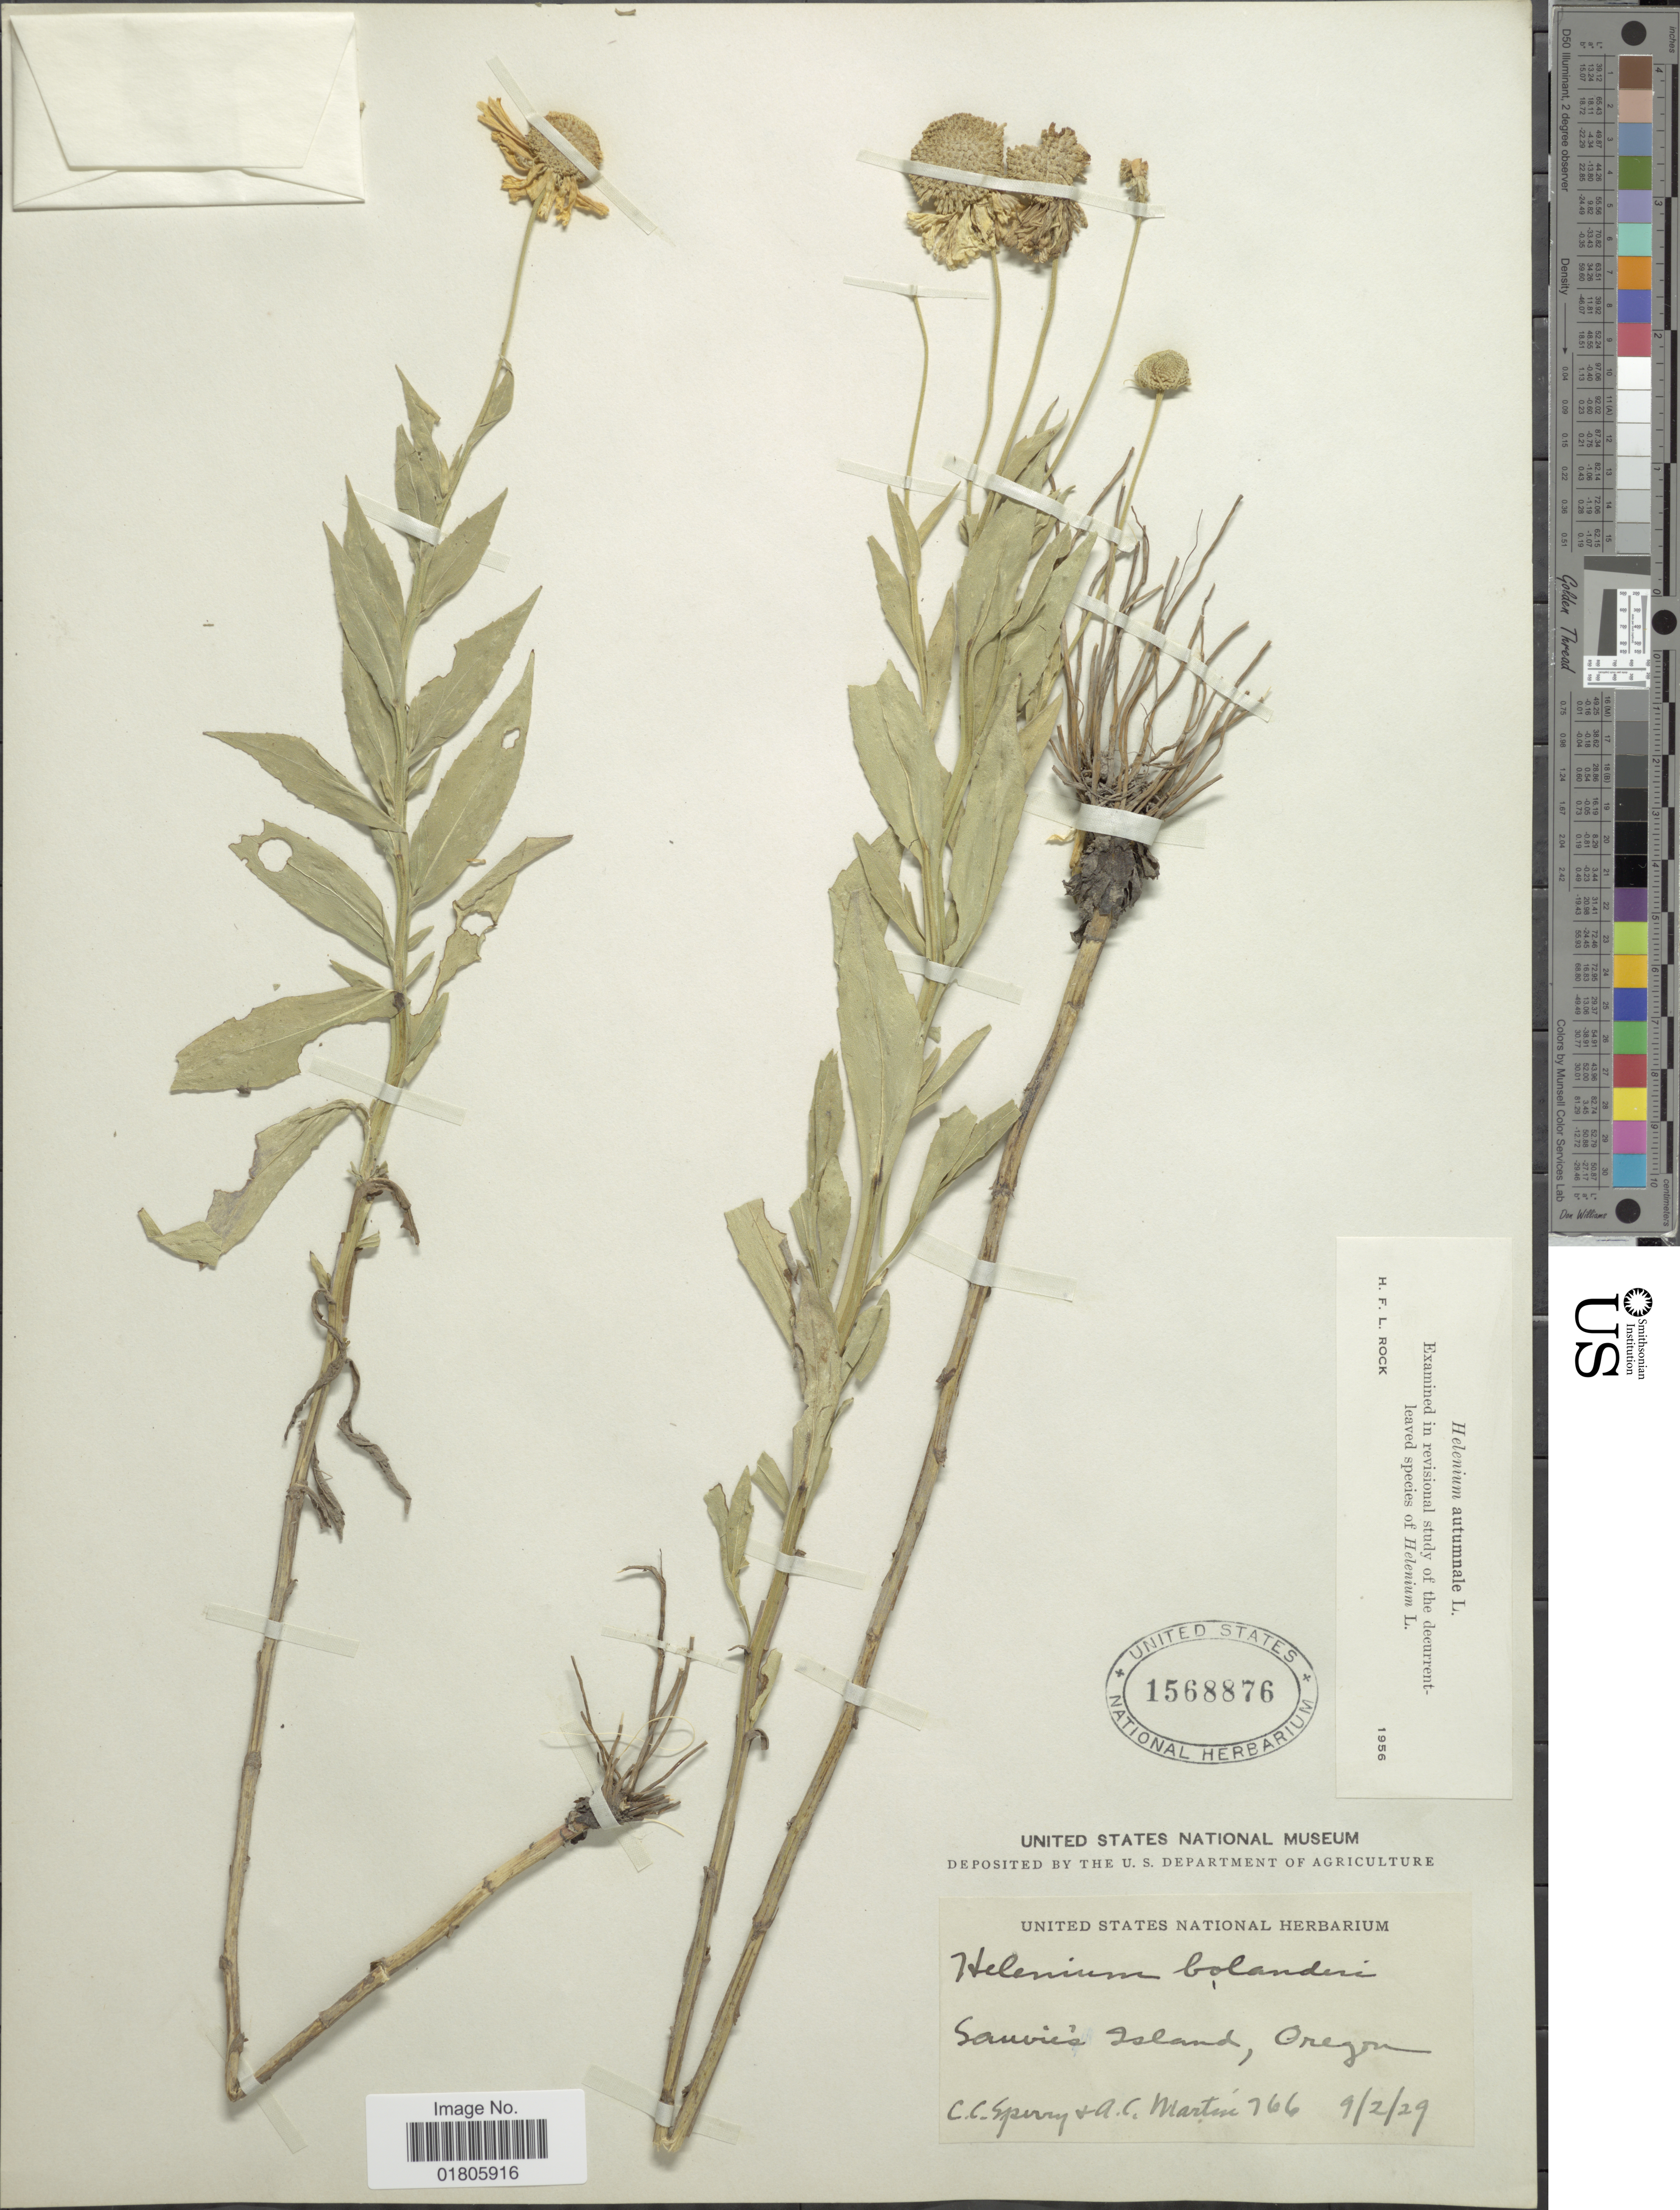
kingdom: Plantae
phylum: Tracheophyta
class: Magnoliopsida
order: Asterales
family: Asteraceae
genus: Helenium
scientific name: Helenium autumnale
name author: L.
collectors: C. C. Sperry & A. C. Martin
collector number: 766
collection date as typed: Transcribed d/m/y: 2/9/29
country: United States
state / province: Oregon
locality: Sauvies Island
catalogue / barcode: US 1568876